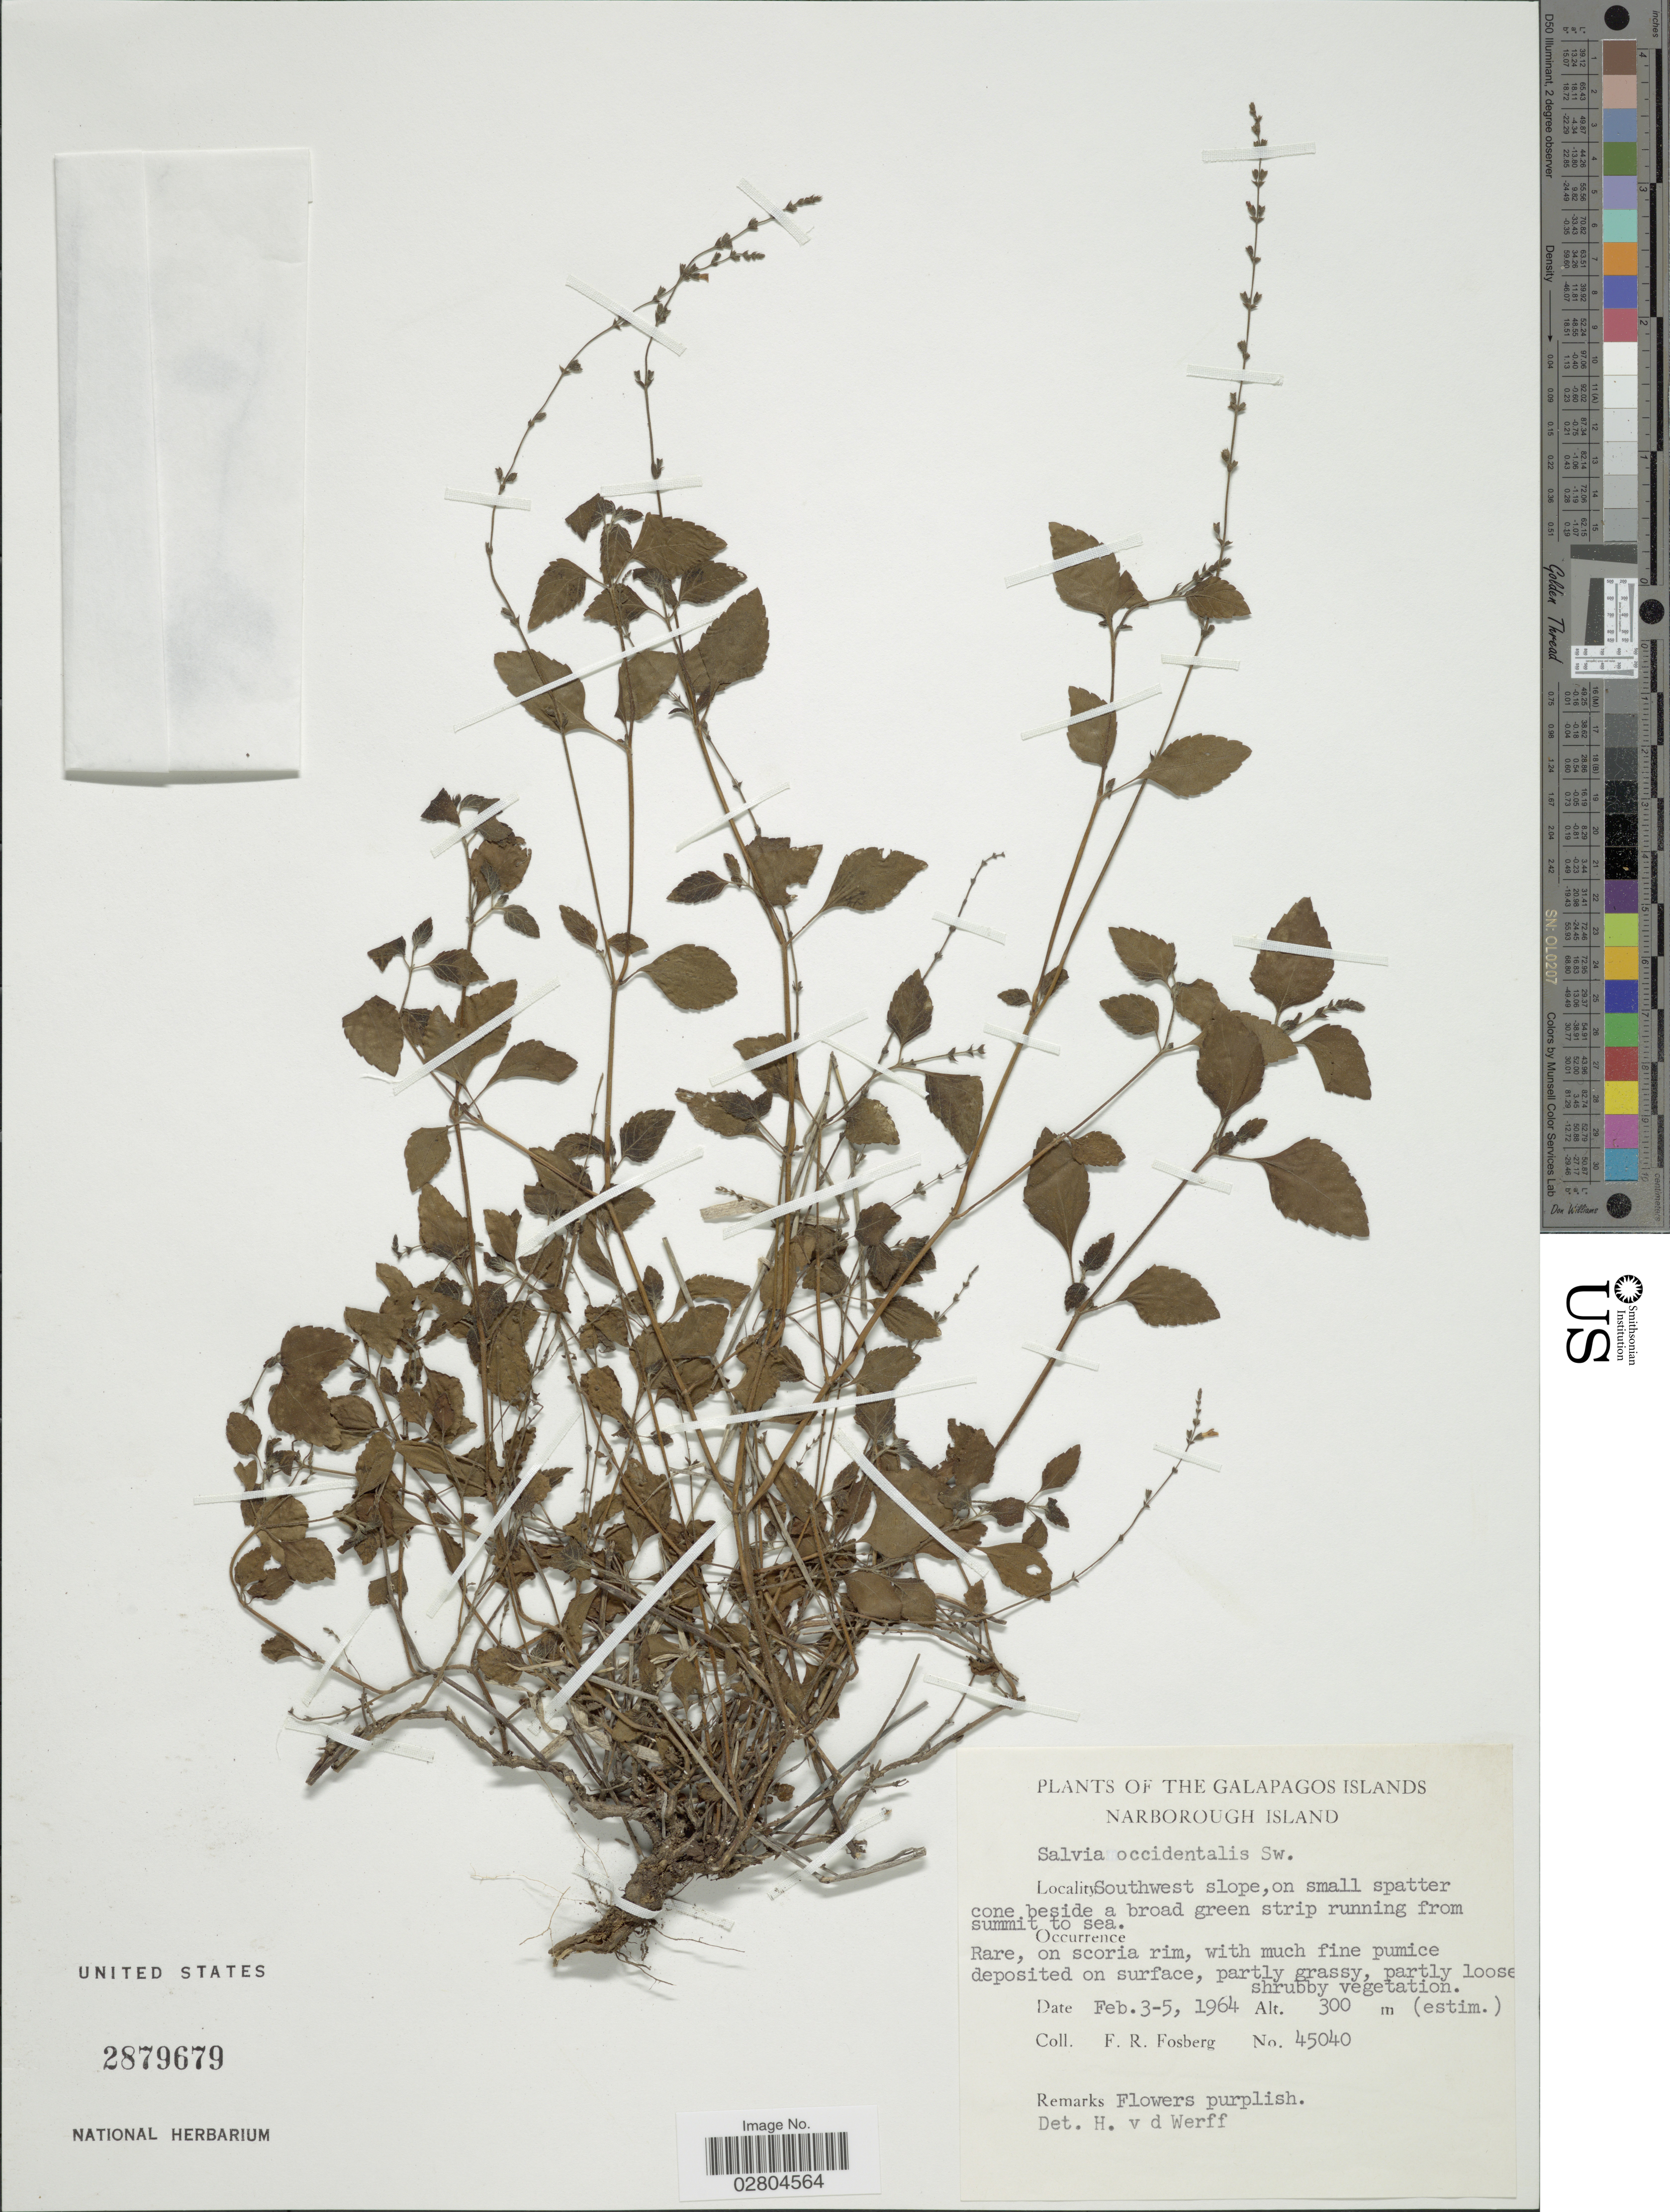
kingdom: Plantae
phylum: Tracheophyta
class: Magnoliopsida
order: Lamiales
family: Lamiaceae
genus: Salvia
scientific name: Salvia occidentalis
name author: Sw.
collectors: F. R. Fosberg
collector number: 45040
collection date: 1964-02-03/1964-02-05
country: Ecuador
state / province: Colón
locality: The Galapagos Islands. Narborough Island. Southwest slope, on small spatter cone beside a broad green strip running from summit to sea.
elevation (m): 300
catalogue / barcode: US 2879679